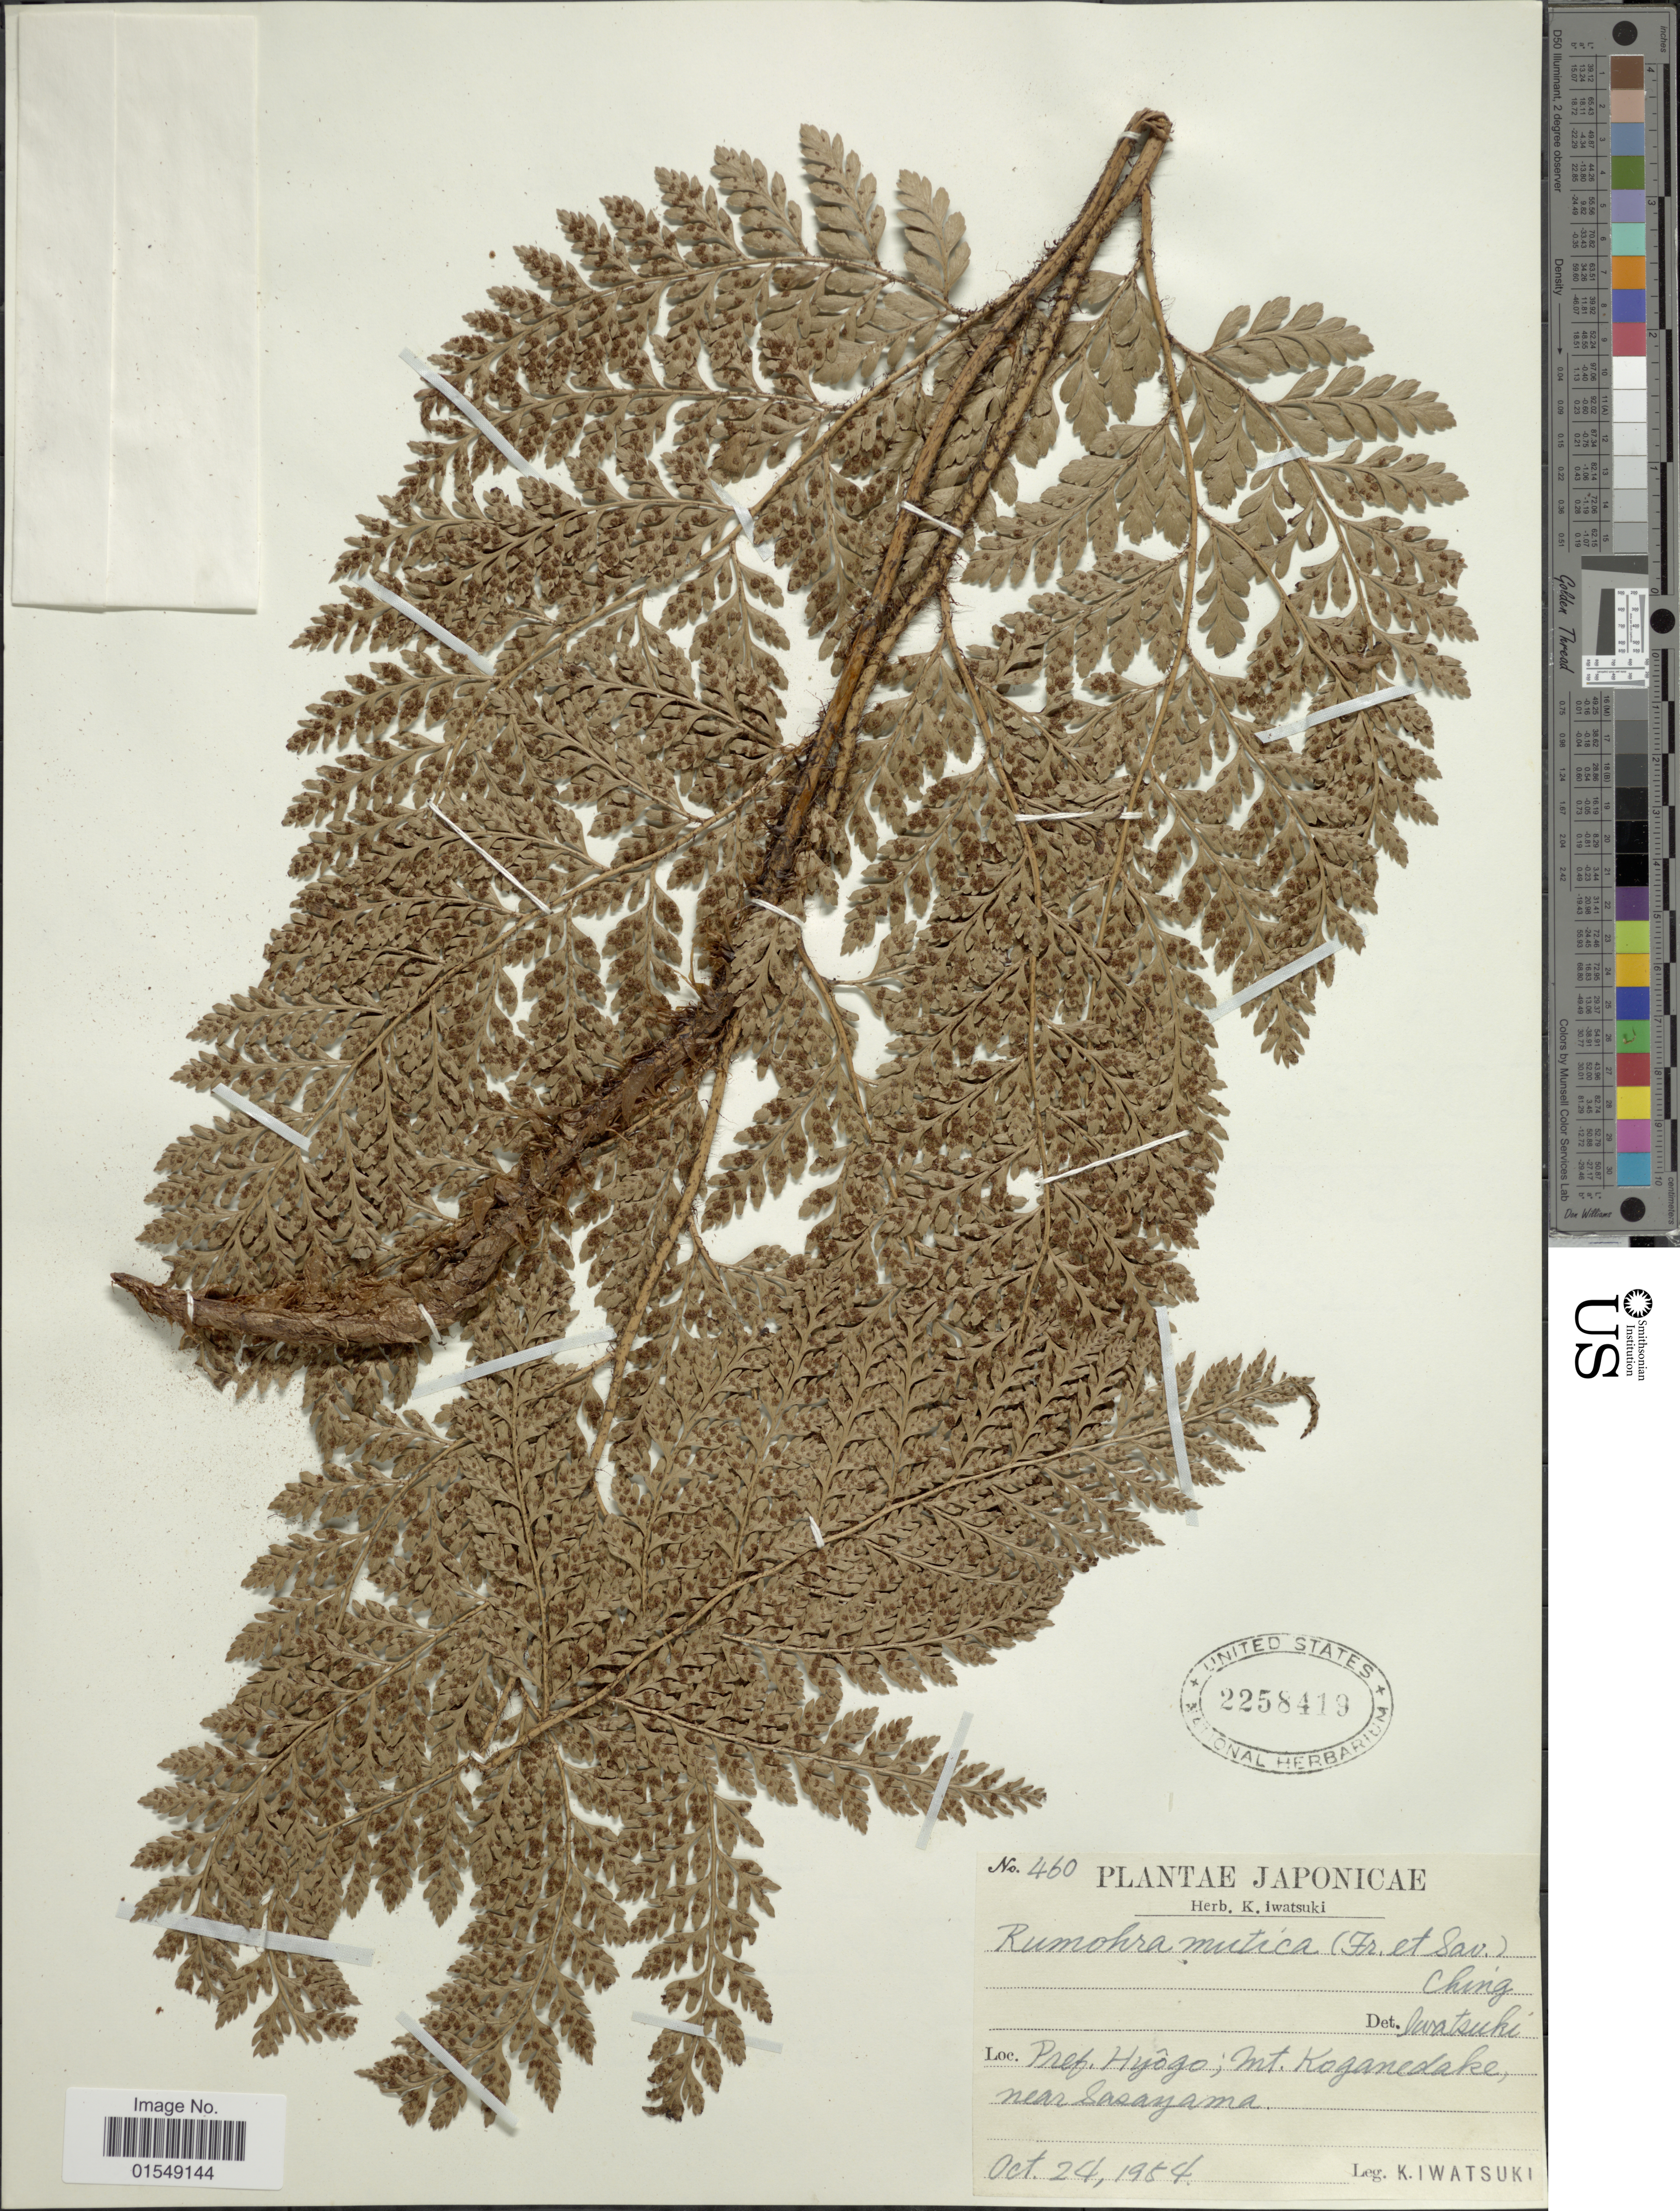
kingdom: Plantae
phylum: Tracheophyta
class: Polypodiopsida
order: Polypodiales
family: Dryopteridaceae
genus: Arachniodes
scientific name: Arachniodes mutica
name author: (Franch. & Sav.) Ohwi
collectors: K. Iwatsuki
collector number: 460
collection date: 1954-10-24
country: Japan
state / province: Hyogo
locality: Pref. Hyôogo; Mt. Kohanesdake, near Sasayama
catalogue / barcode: US 2258419